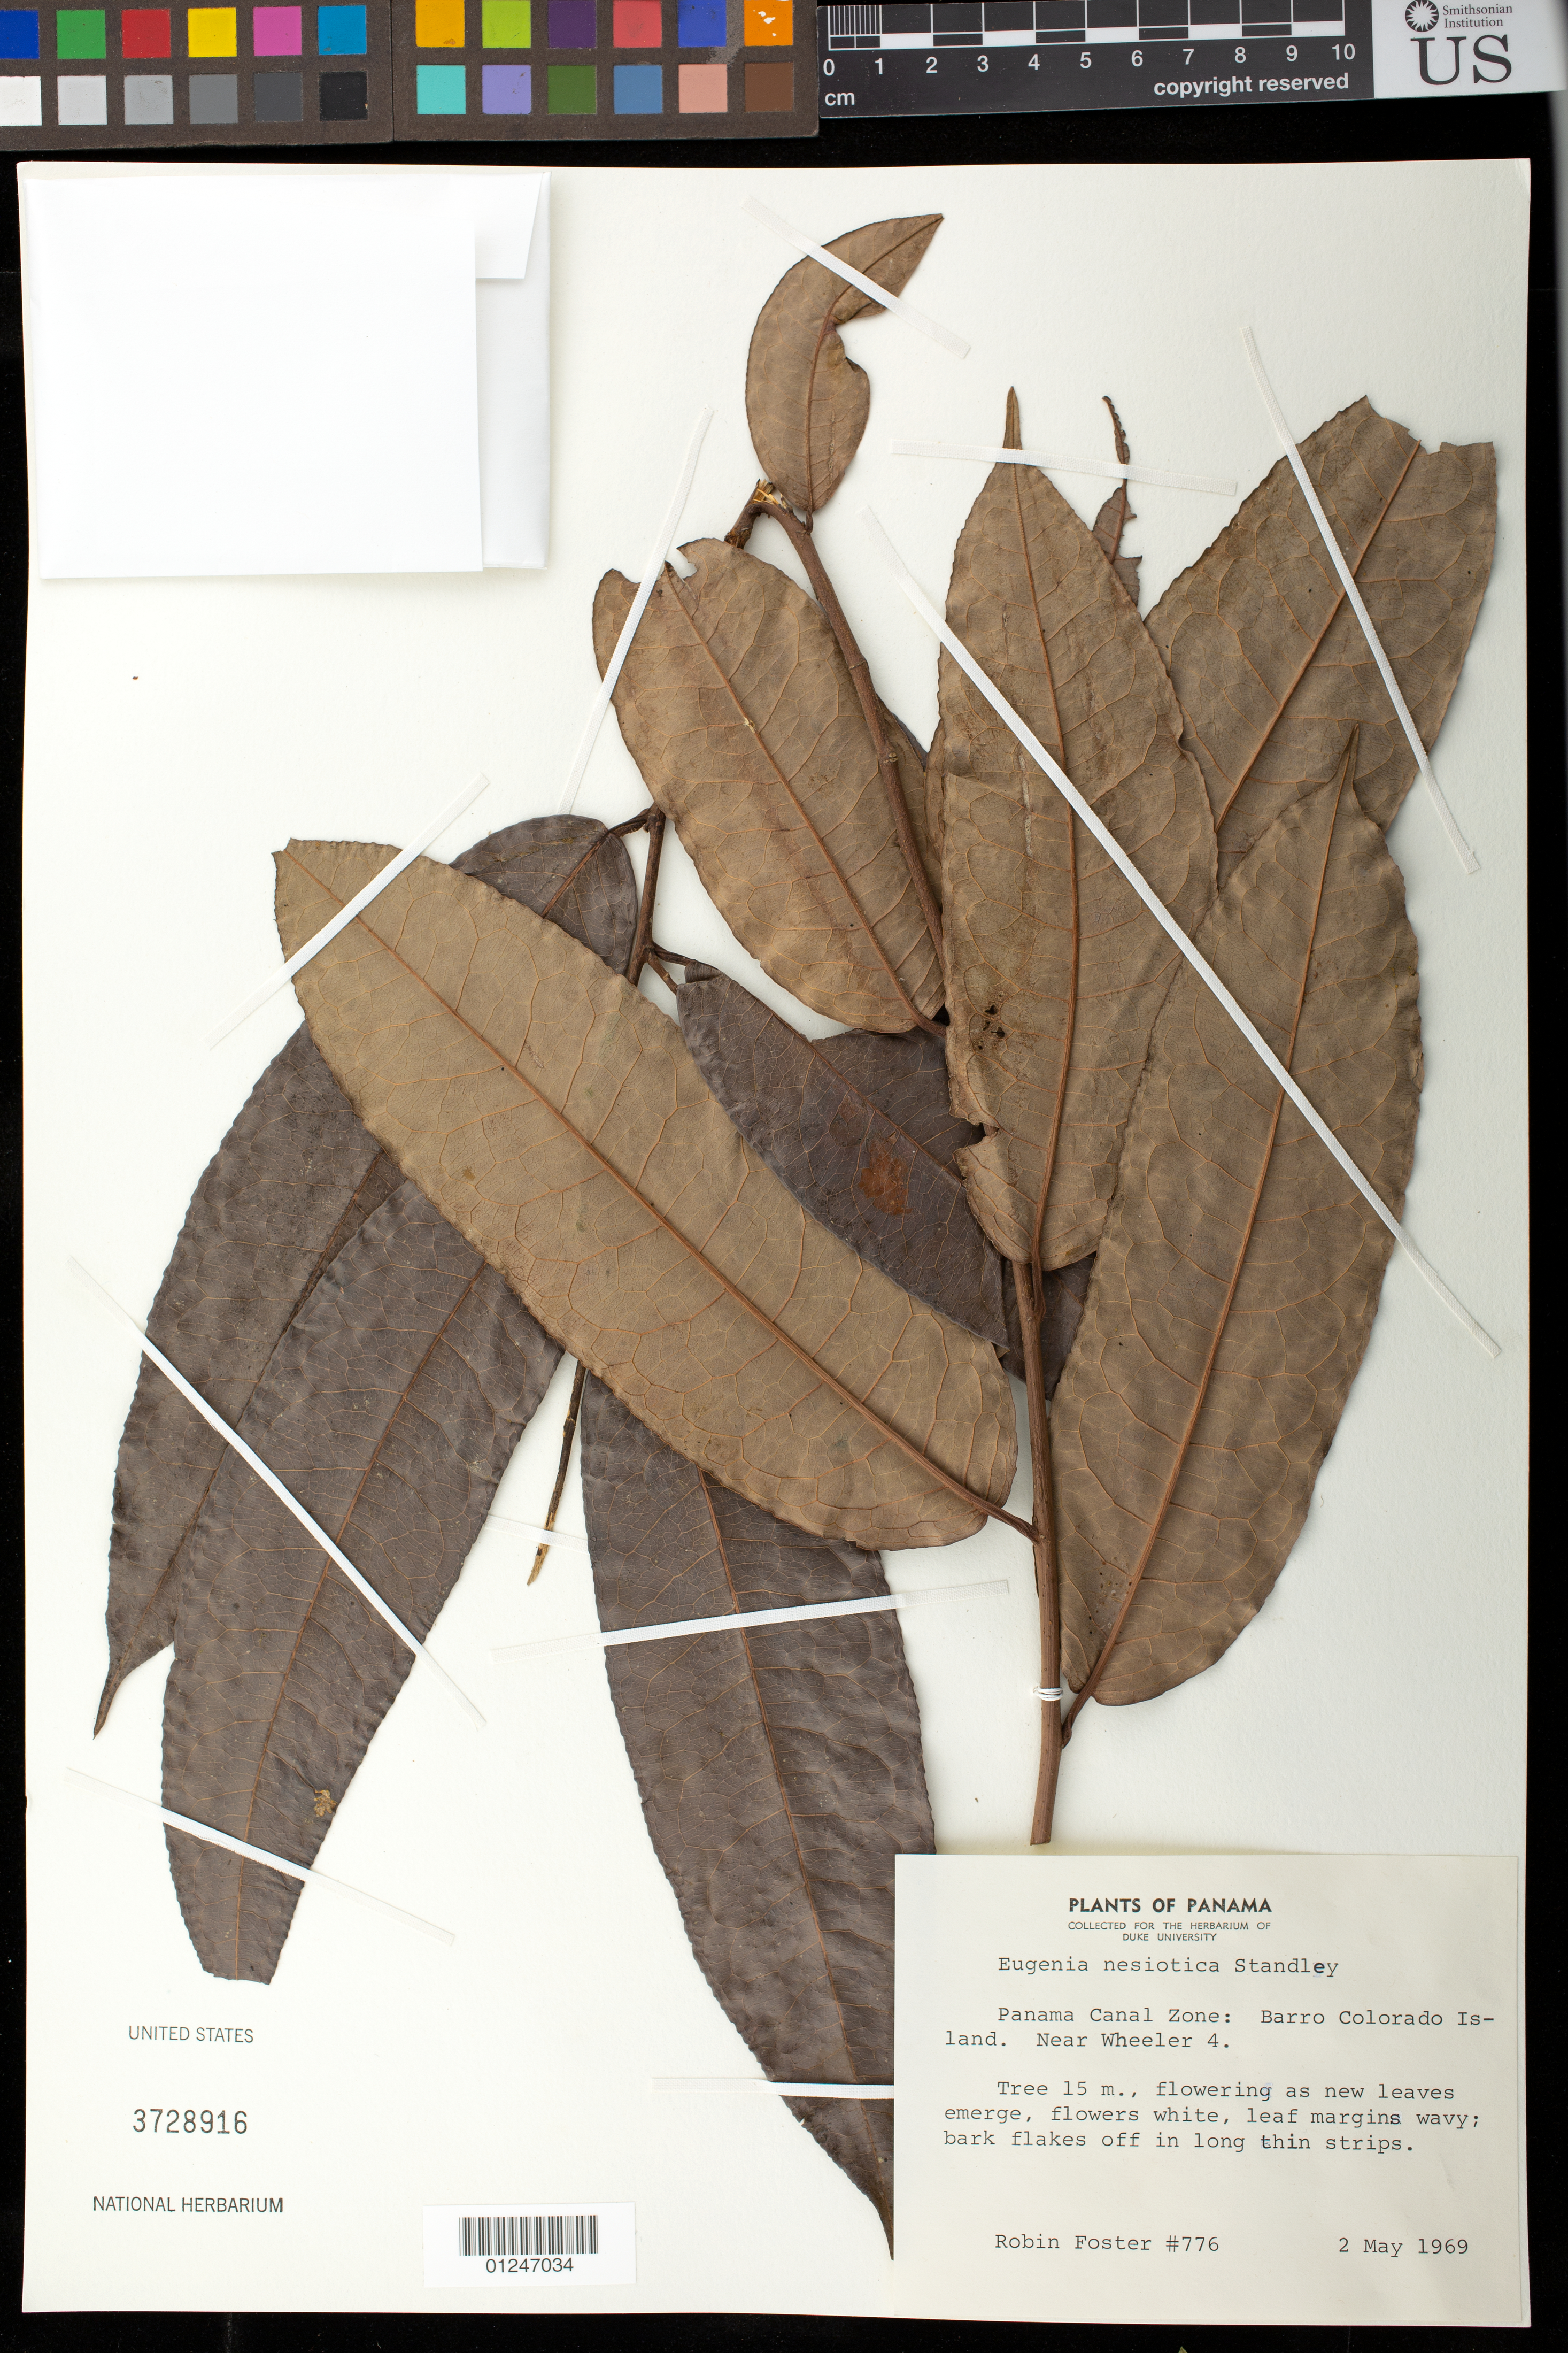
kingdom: Plantae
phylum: Tracheophyta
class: Magnoliopsida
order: Myrtales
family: Myrtaceae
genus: Eugenia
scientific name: Eugenia nesiotica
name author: Standl.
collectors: R. B. Foster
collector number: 776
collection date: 1969-05-02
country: Panama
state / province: Panamá Oeste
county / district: Canal Zone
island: Barro Colorado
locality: Barro Colorado Island.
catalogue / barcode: US 3728916